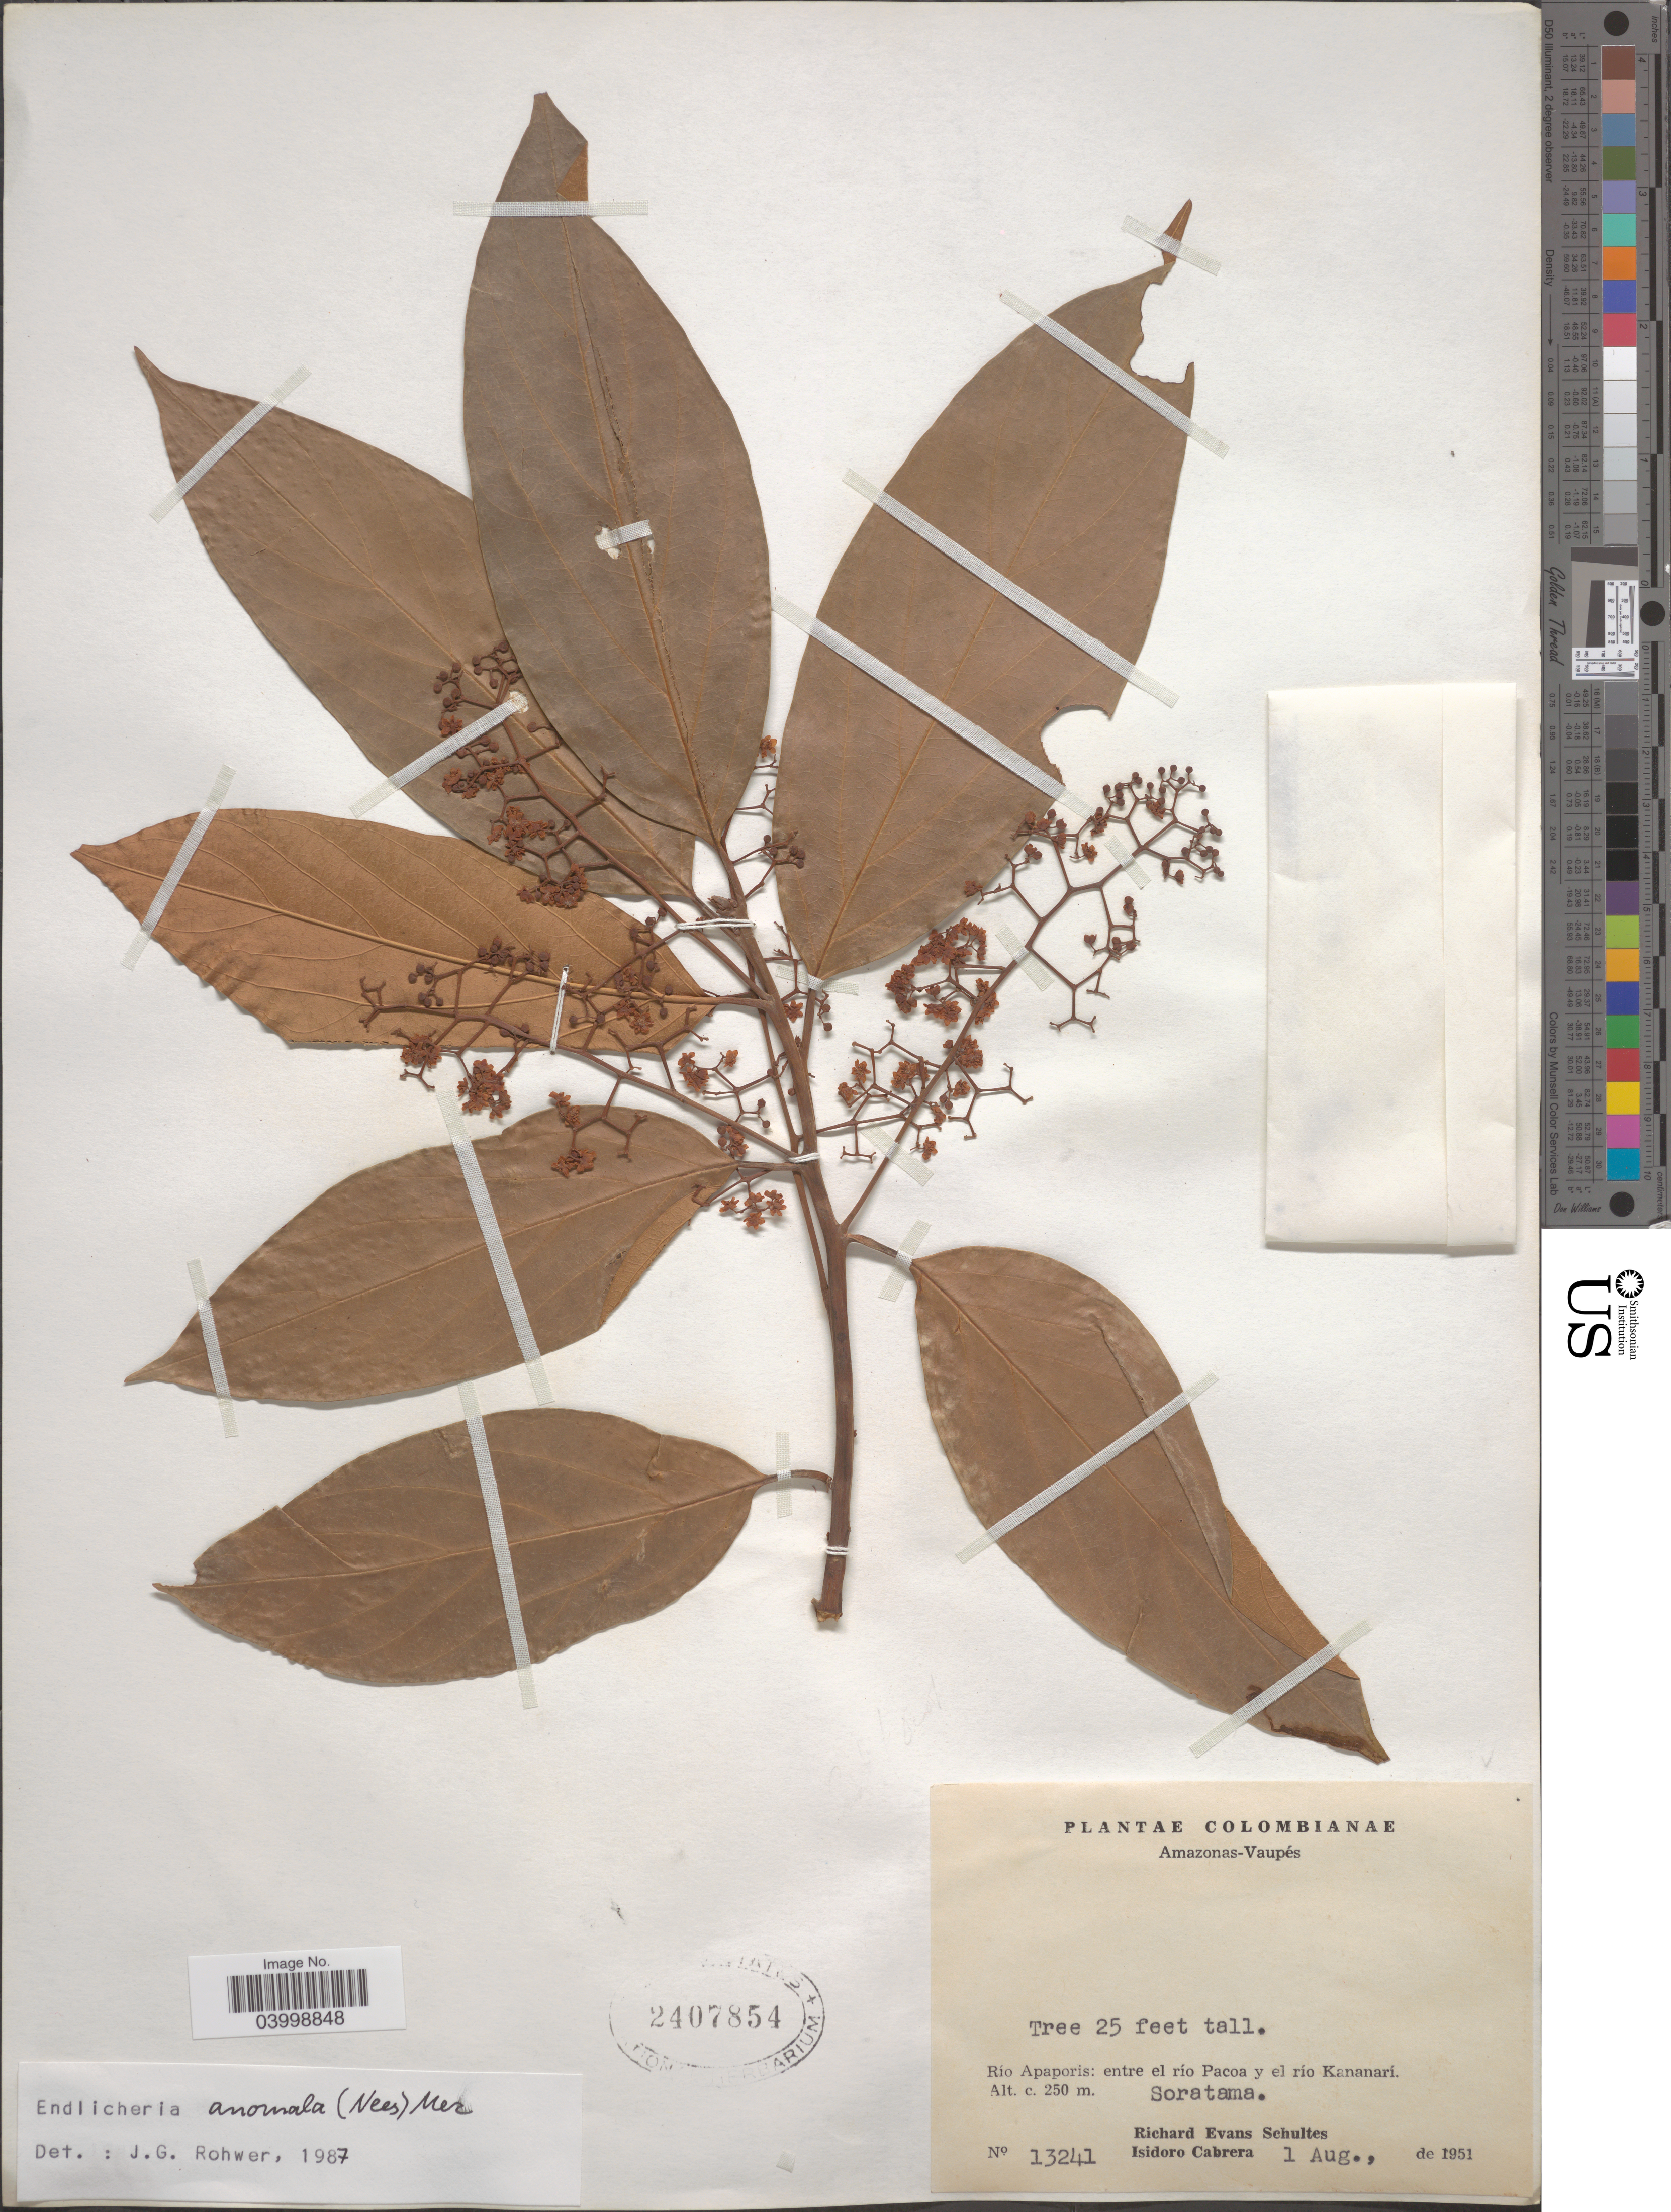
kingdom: Plantae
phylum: Tracheophyta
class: Magnoliopsida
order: Laurales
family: Lauraceae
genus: Endlicheria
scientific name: Endlicheria anomala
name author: Nees ex Meisn.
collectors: R. E. Schultes & I. Cabrera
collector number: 13241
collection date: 1951-08-01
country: Colombia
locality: Amazonas - Vaupés. Río Apaporis: entre el río Pacoa y el río Kananarí. Soratama.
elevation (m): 250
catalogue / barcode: US 2407854